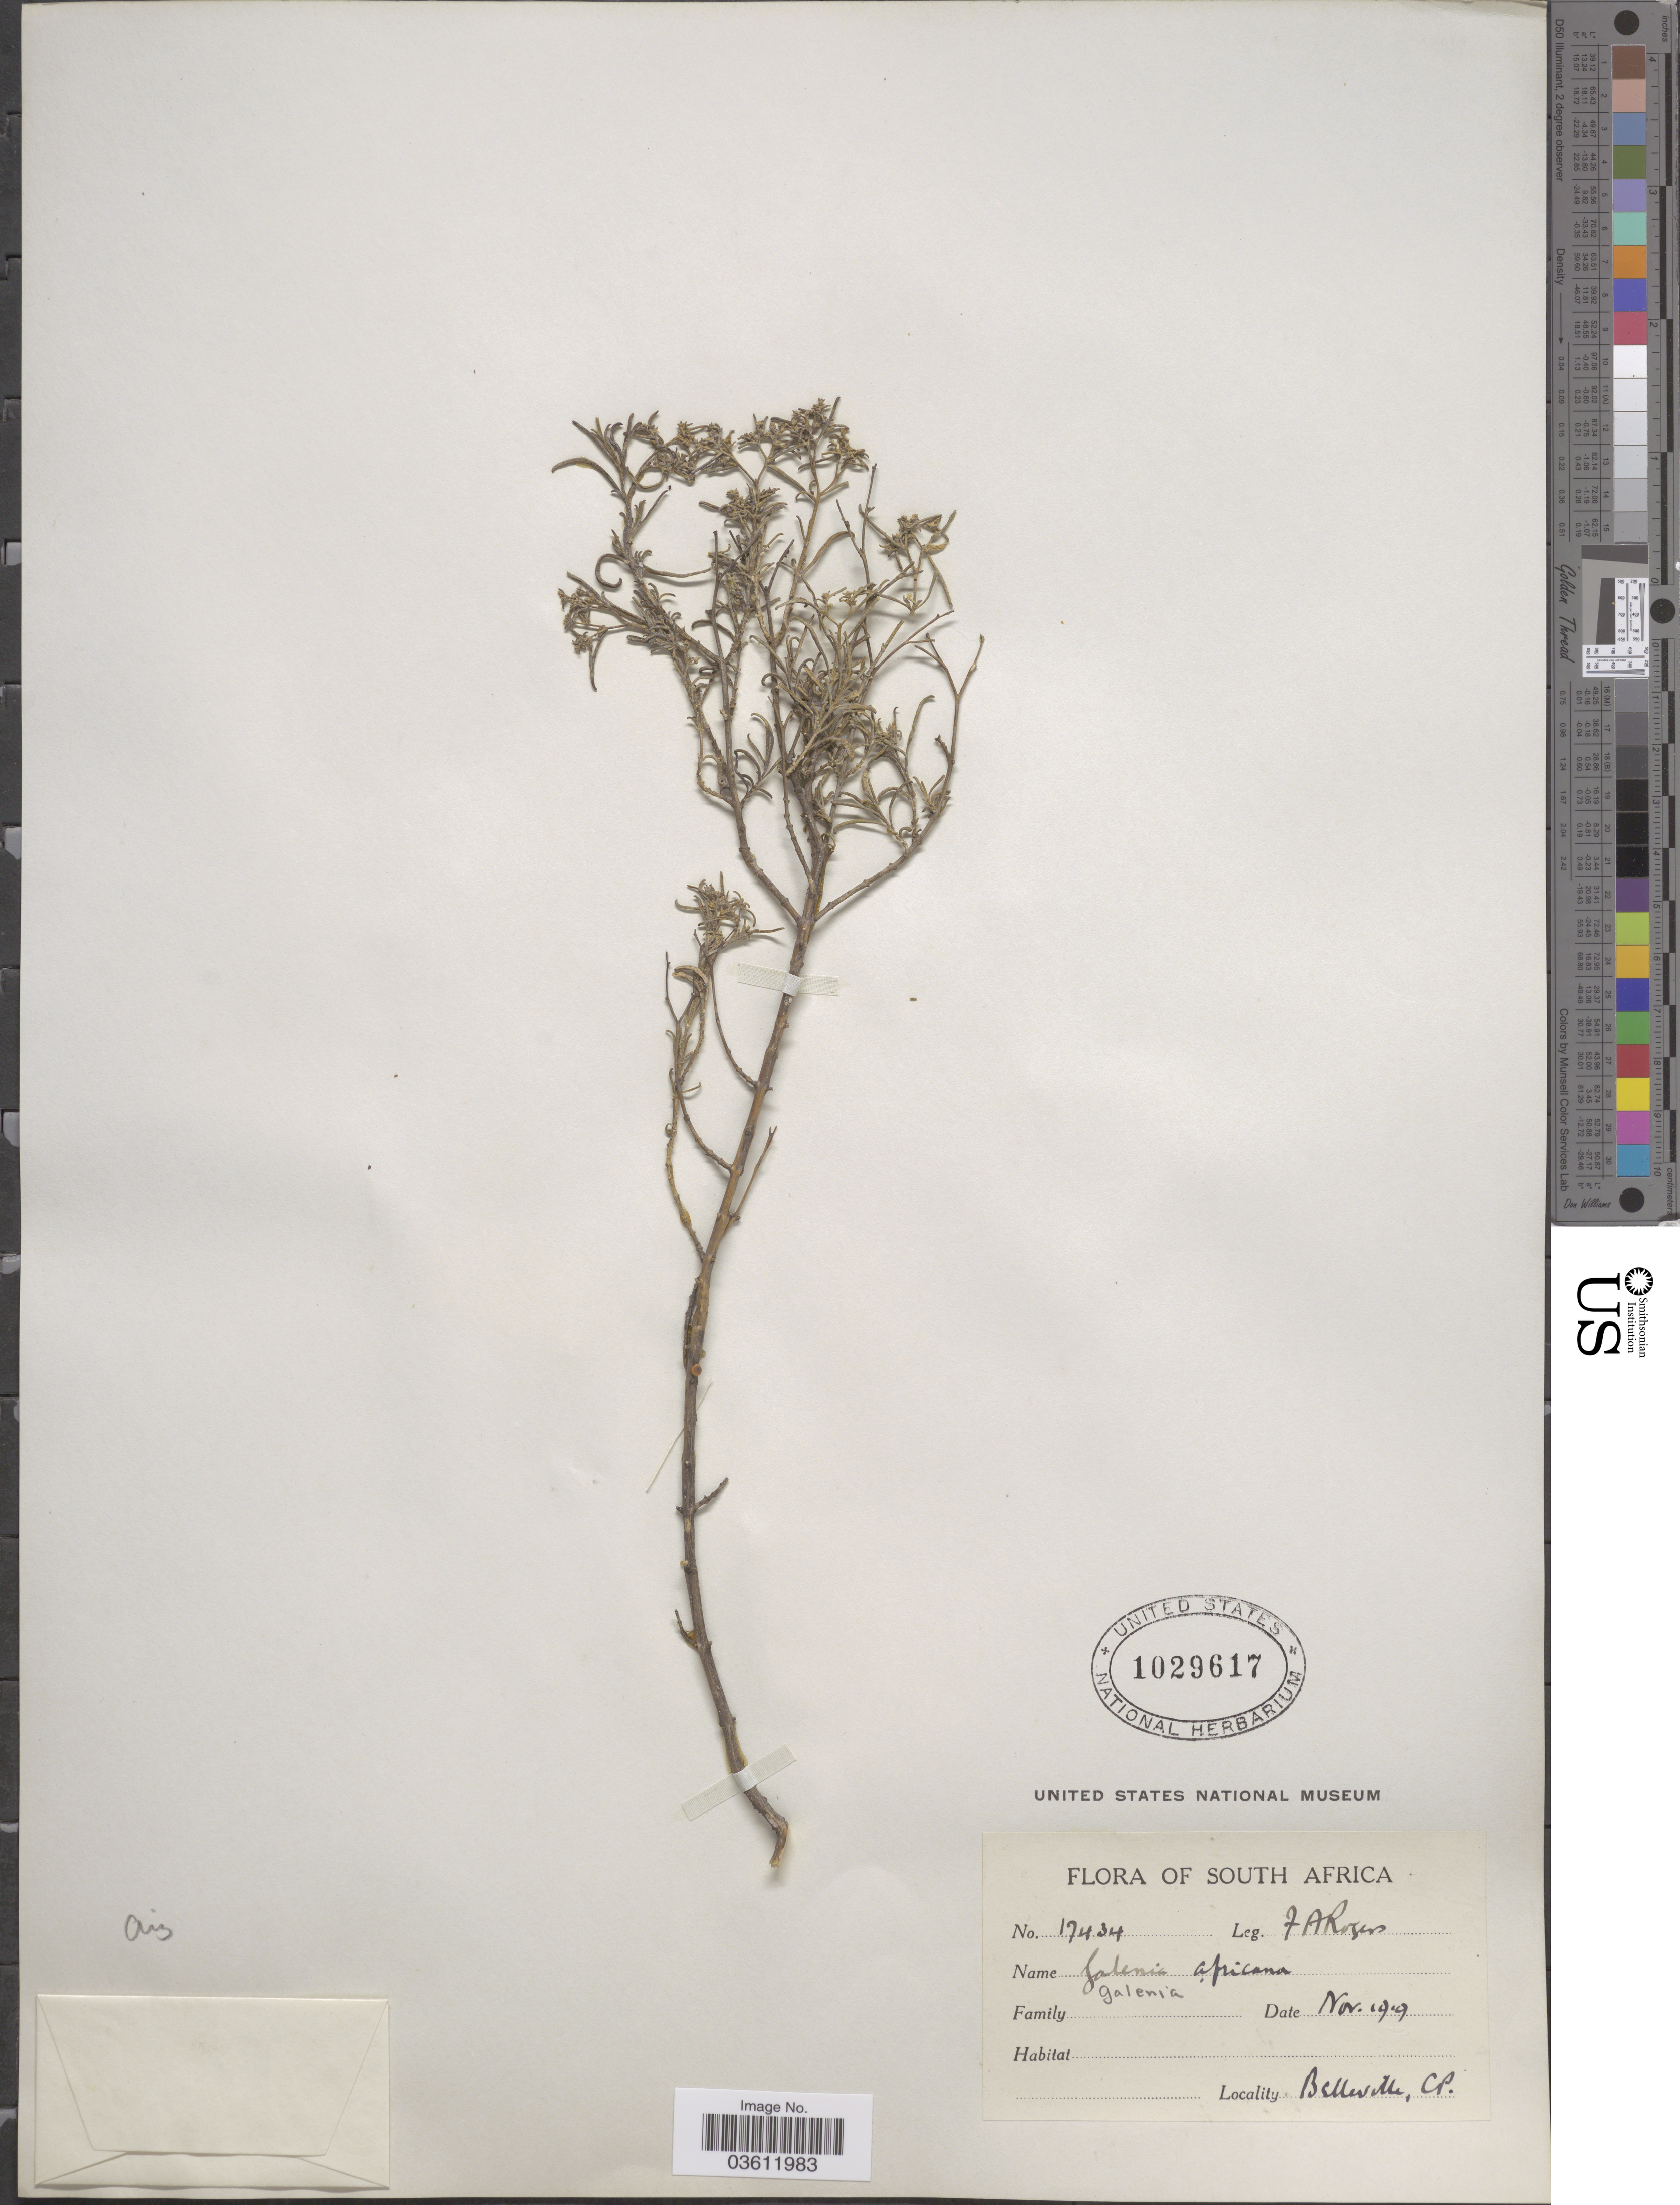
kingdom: Plantae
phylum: Tracheophyta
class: Magnoliopsida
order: Caryophyllales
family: Aizoaceae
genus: Aizoon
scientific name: Aizoon africanum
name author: (L.) Klak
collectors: F. A. Rogers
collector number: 17434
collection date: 1919-11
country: South Africa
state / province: Western Cape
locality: Belleville, C.P.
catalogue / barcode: US 1029617